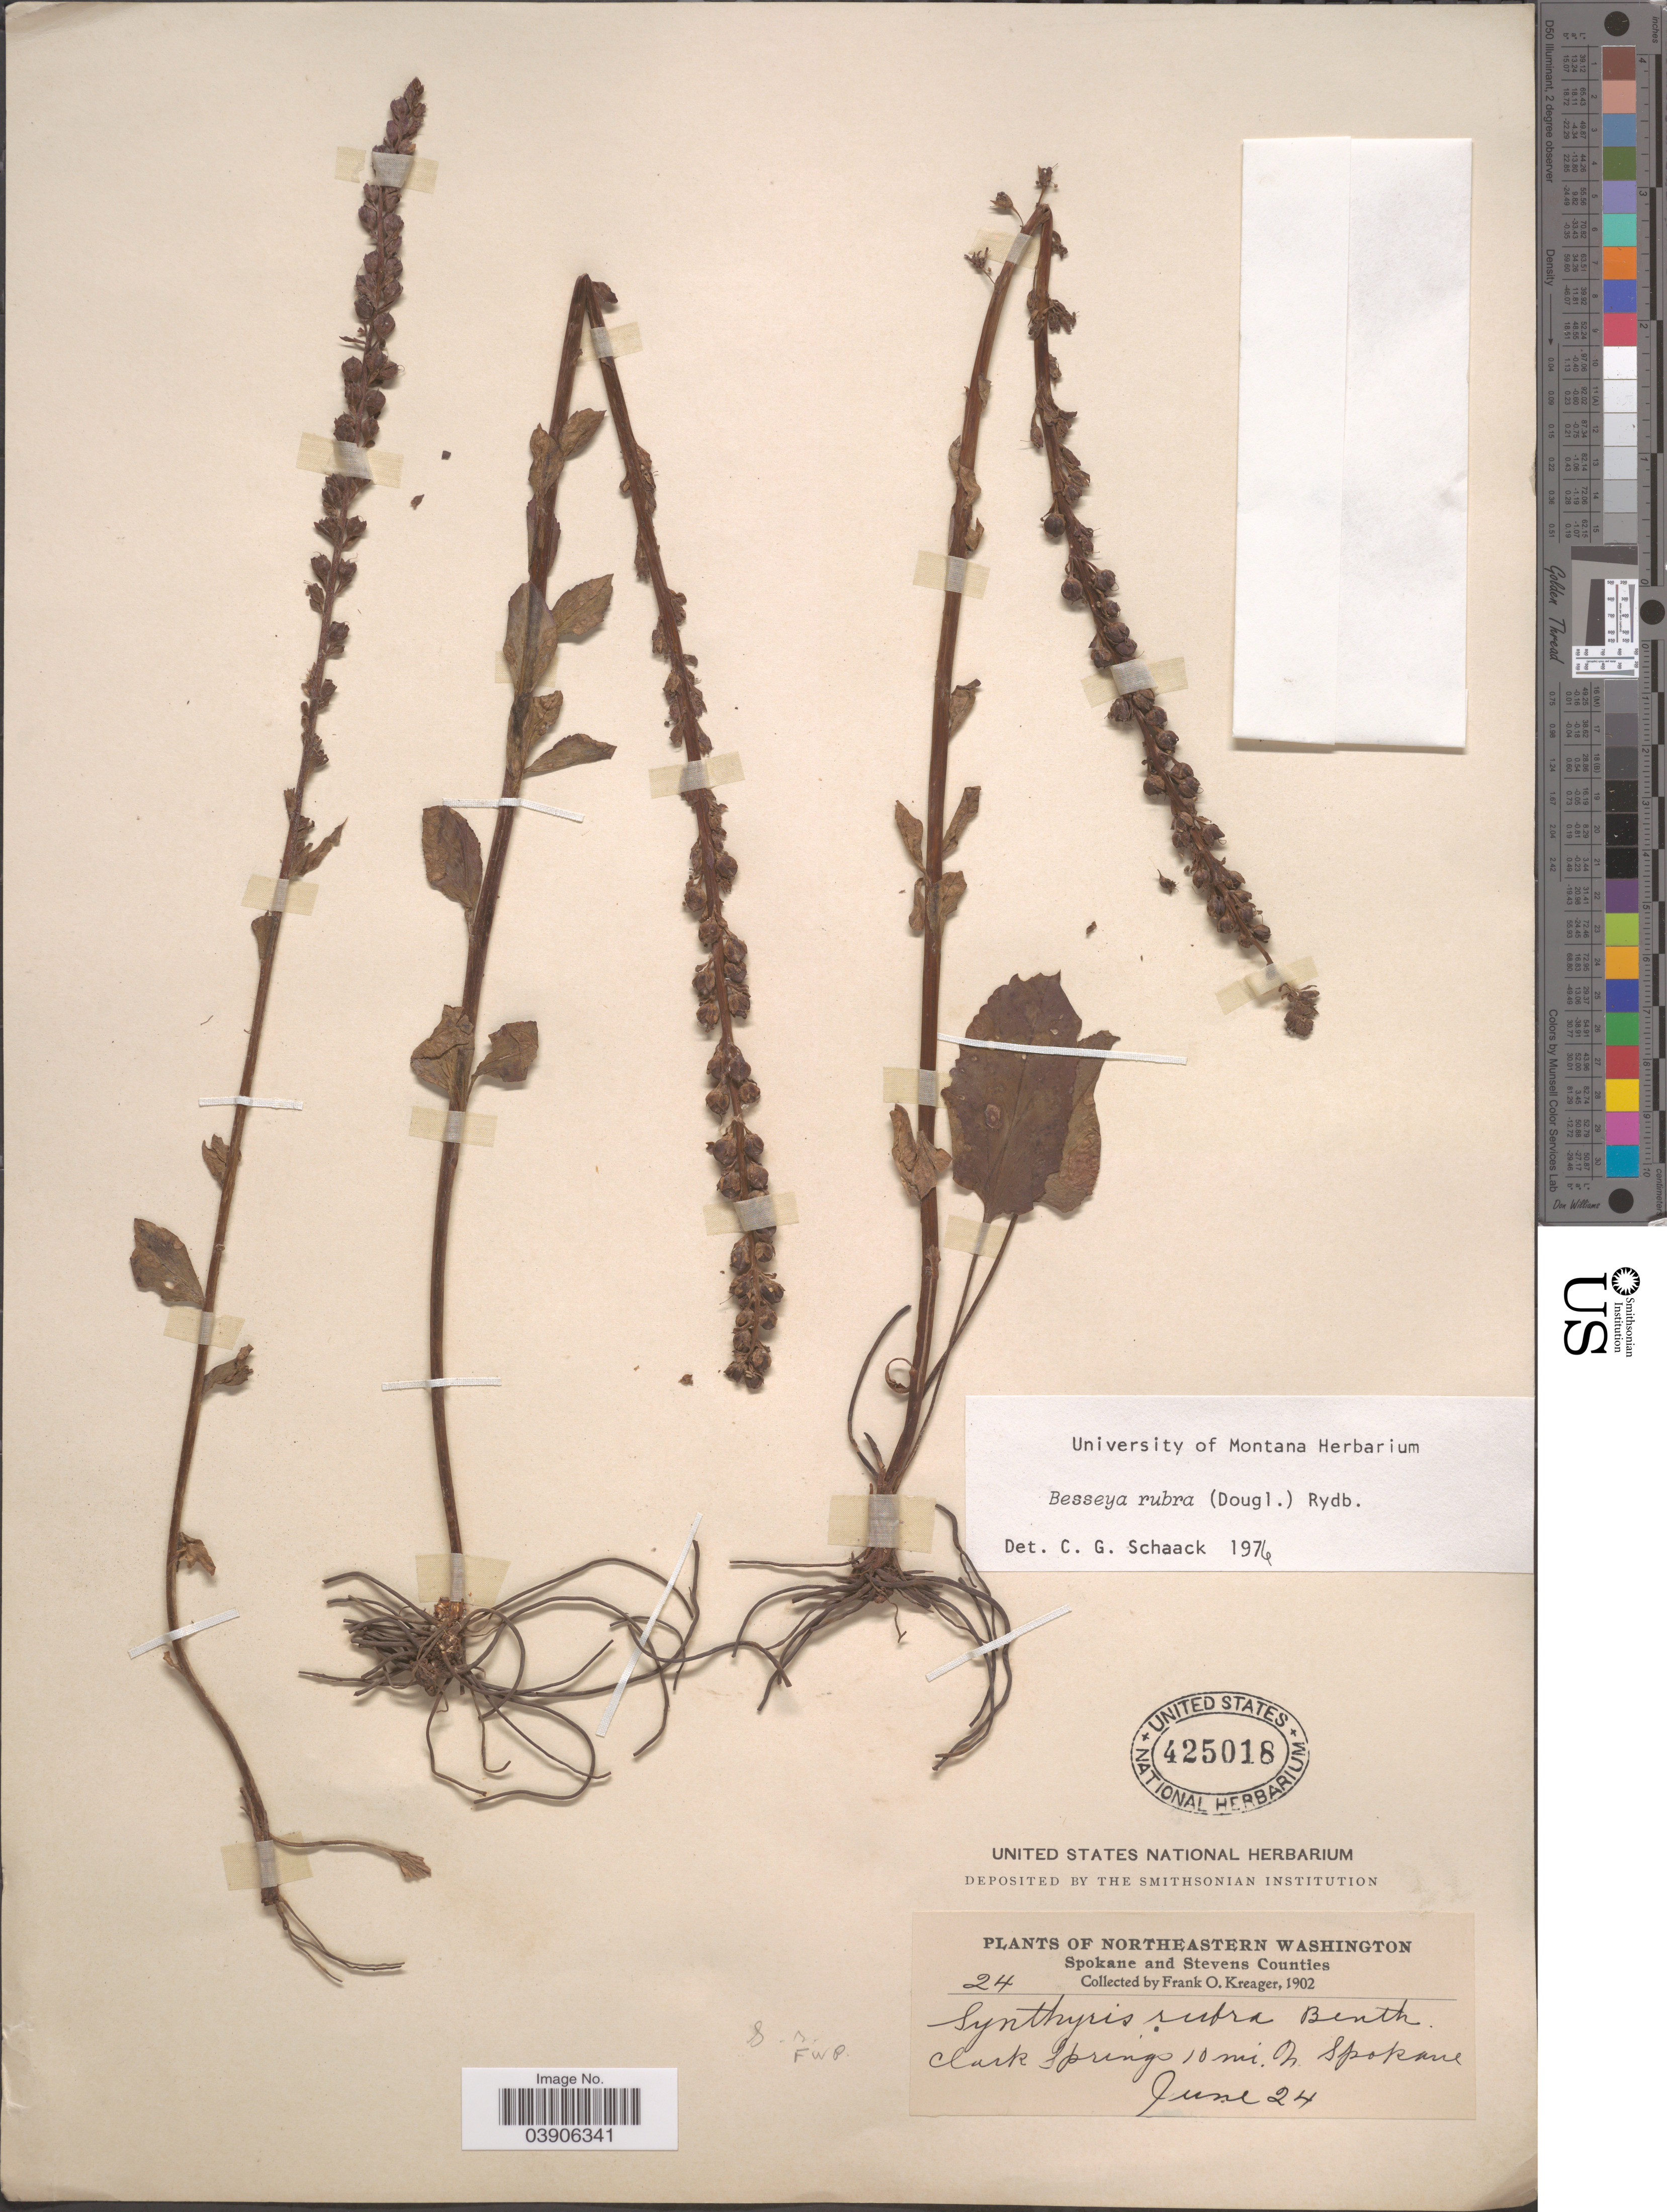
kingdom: Plantae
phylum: Tracheophyta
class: Magnoliopsida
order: Lamiales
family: Plantaginaceae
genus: Synthyris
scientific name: Synthyris rubra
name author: (Douglas ex Hook.) Benth.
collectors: F. Kreager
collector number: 24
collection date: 1902-06-24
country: United States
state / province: Washington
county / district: Spokane / Stevens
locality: Northeastern Washington. Spokane and Stevens Counties. Clark Springs 10 mi. N. Spokane.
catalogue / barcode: US 425018